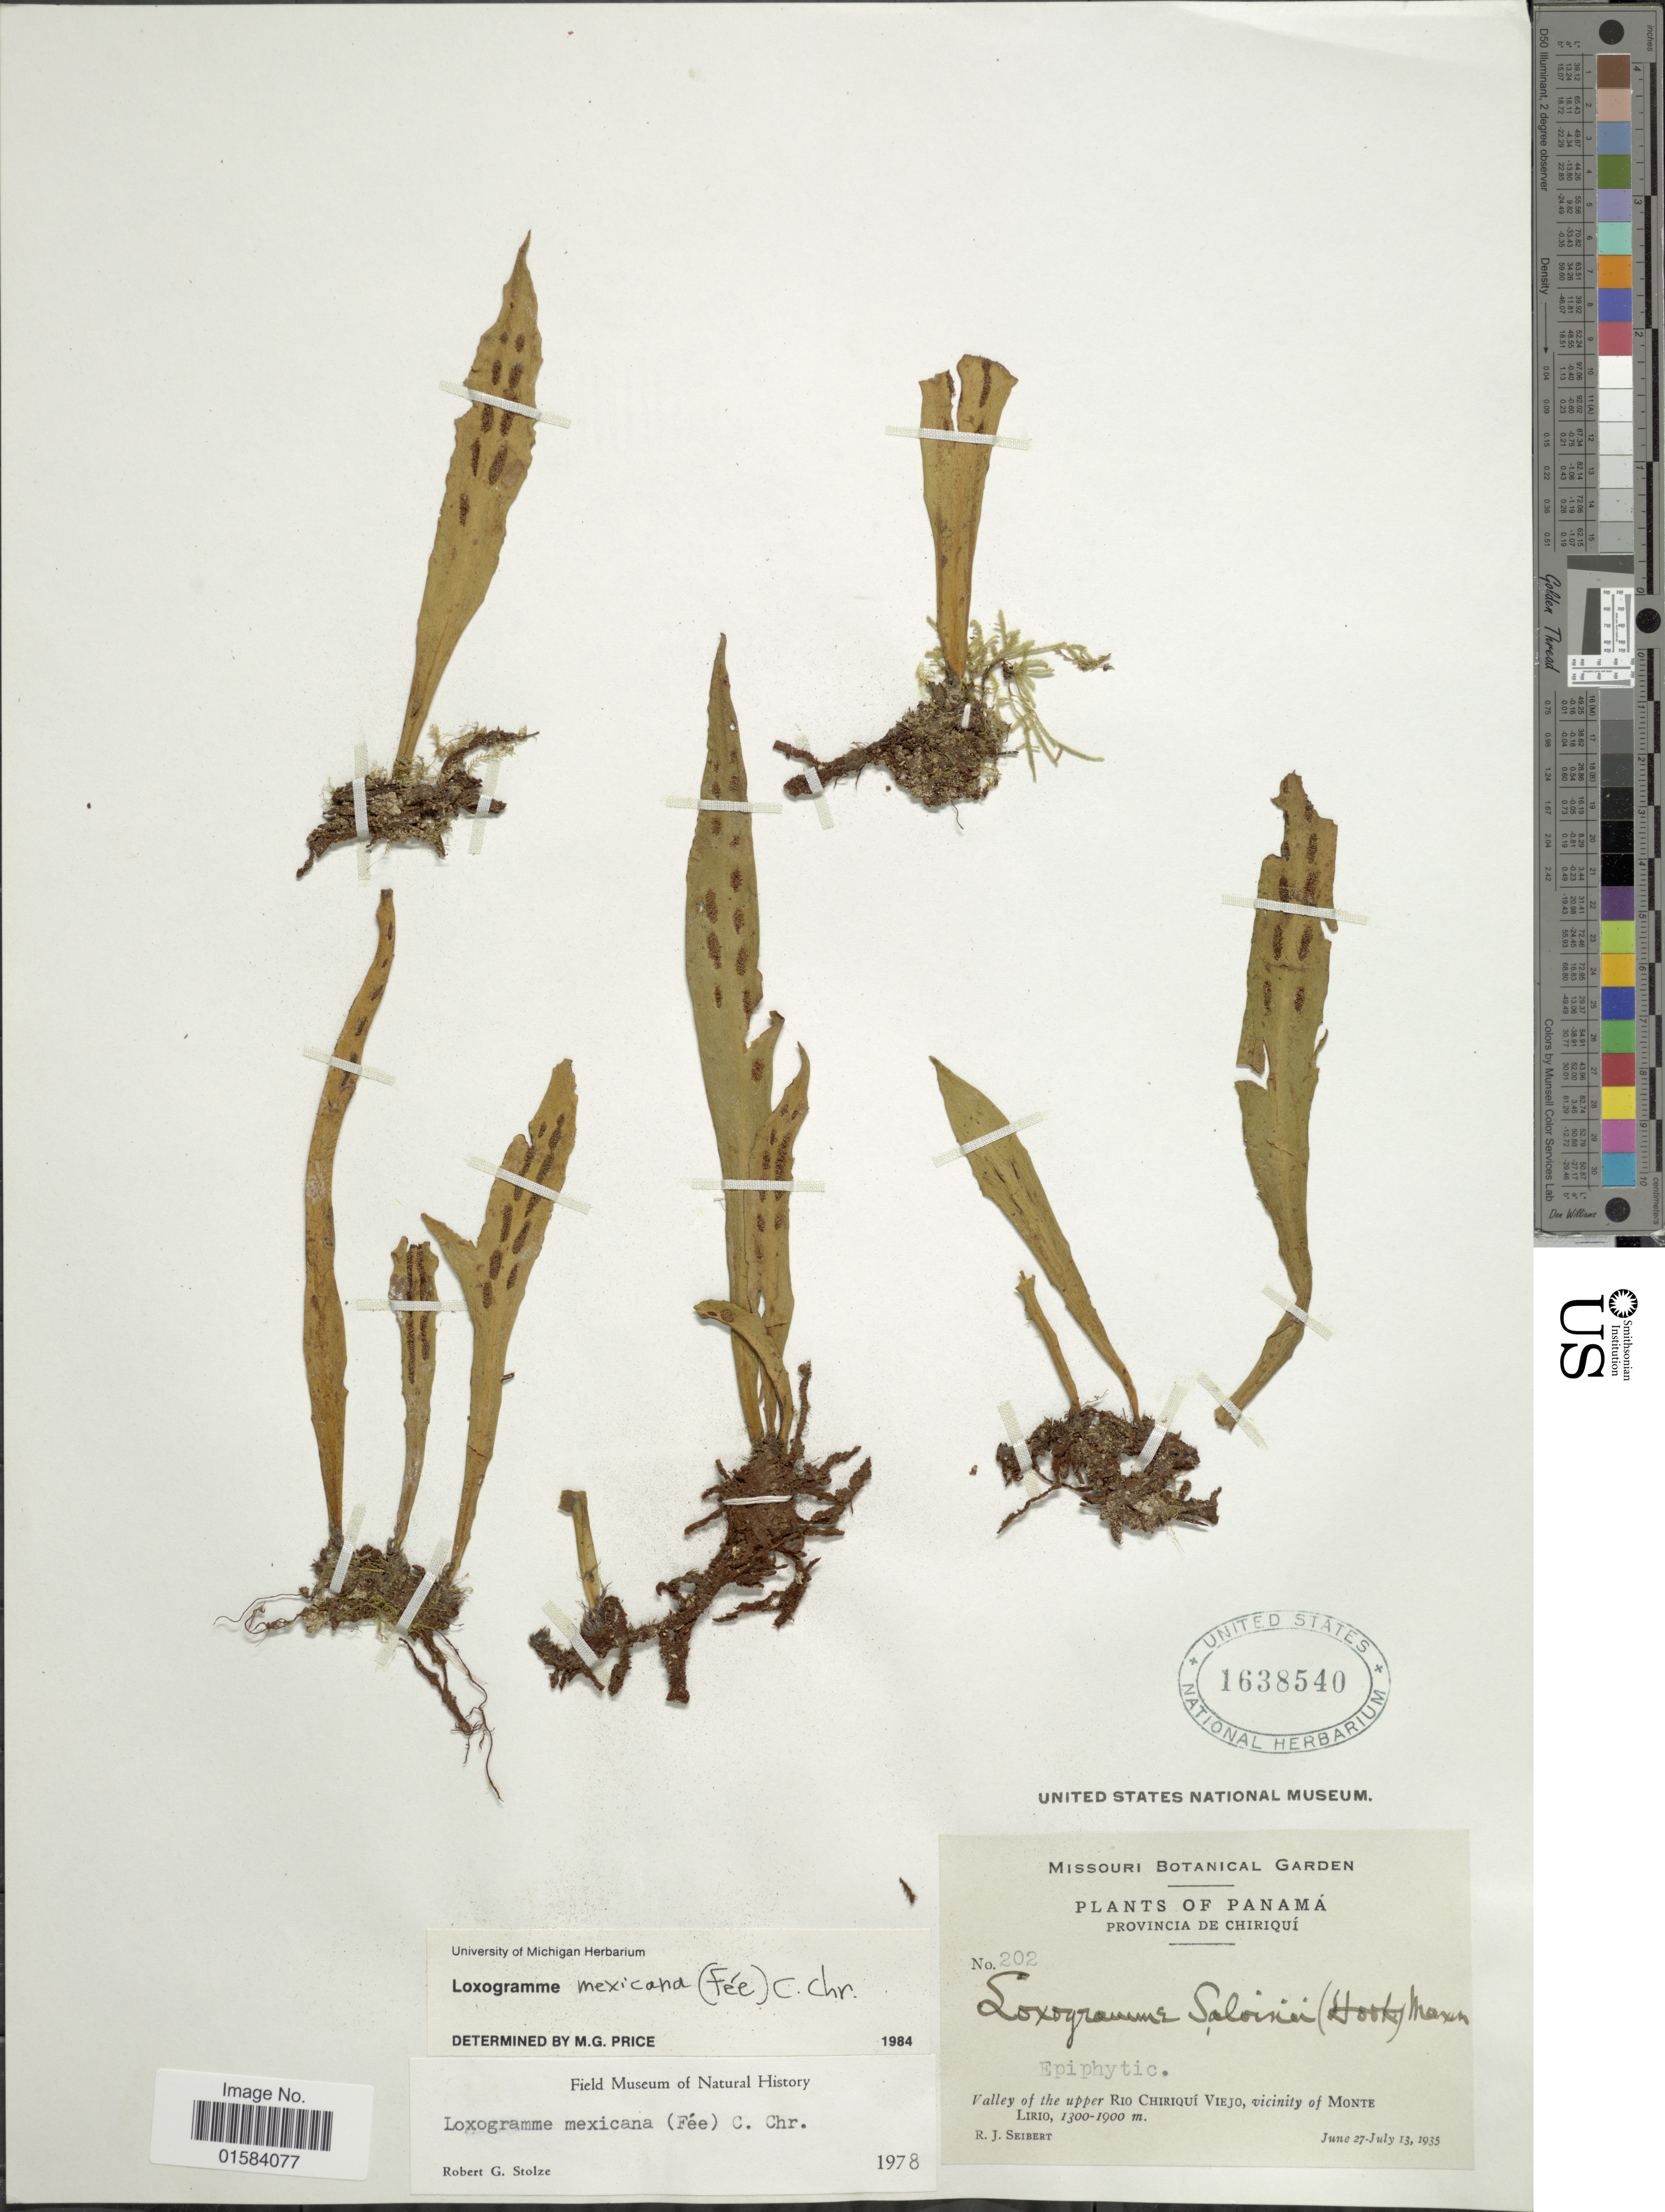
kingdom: Plantae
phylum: Tracheophyta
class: Polypodiopsida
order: Polypodiales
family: Polypodiaceae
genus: Loxogramme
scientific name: Loxogramme mexicana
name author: (Fée) C. Chr.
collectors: R. J. Seibert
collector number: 202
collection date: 1935-06-27/1935-07-13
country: Panama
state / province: Chiriqui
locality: Valley of the upper Rio Chiriquí Viejo, vicinity of Monte Lirio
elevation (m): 1300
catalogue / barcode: US 1638540